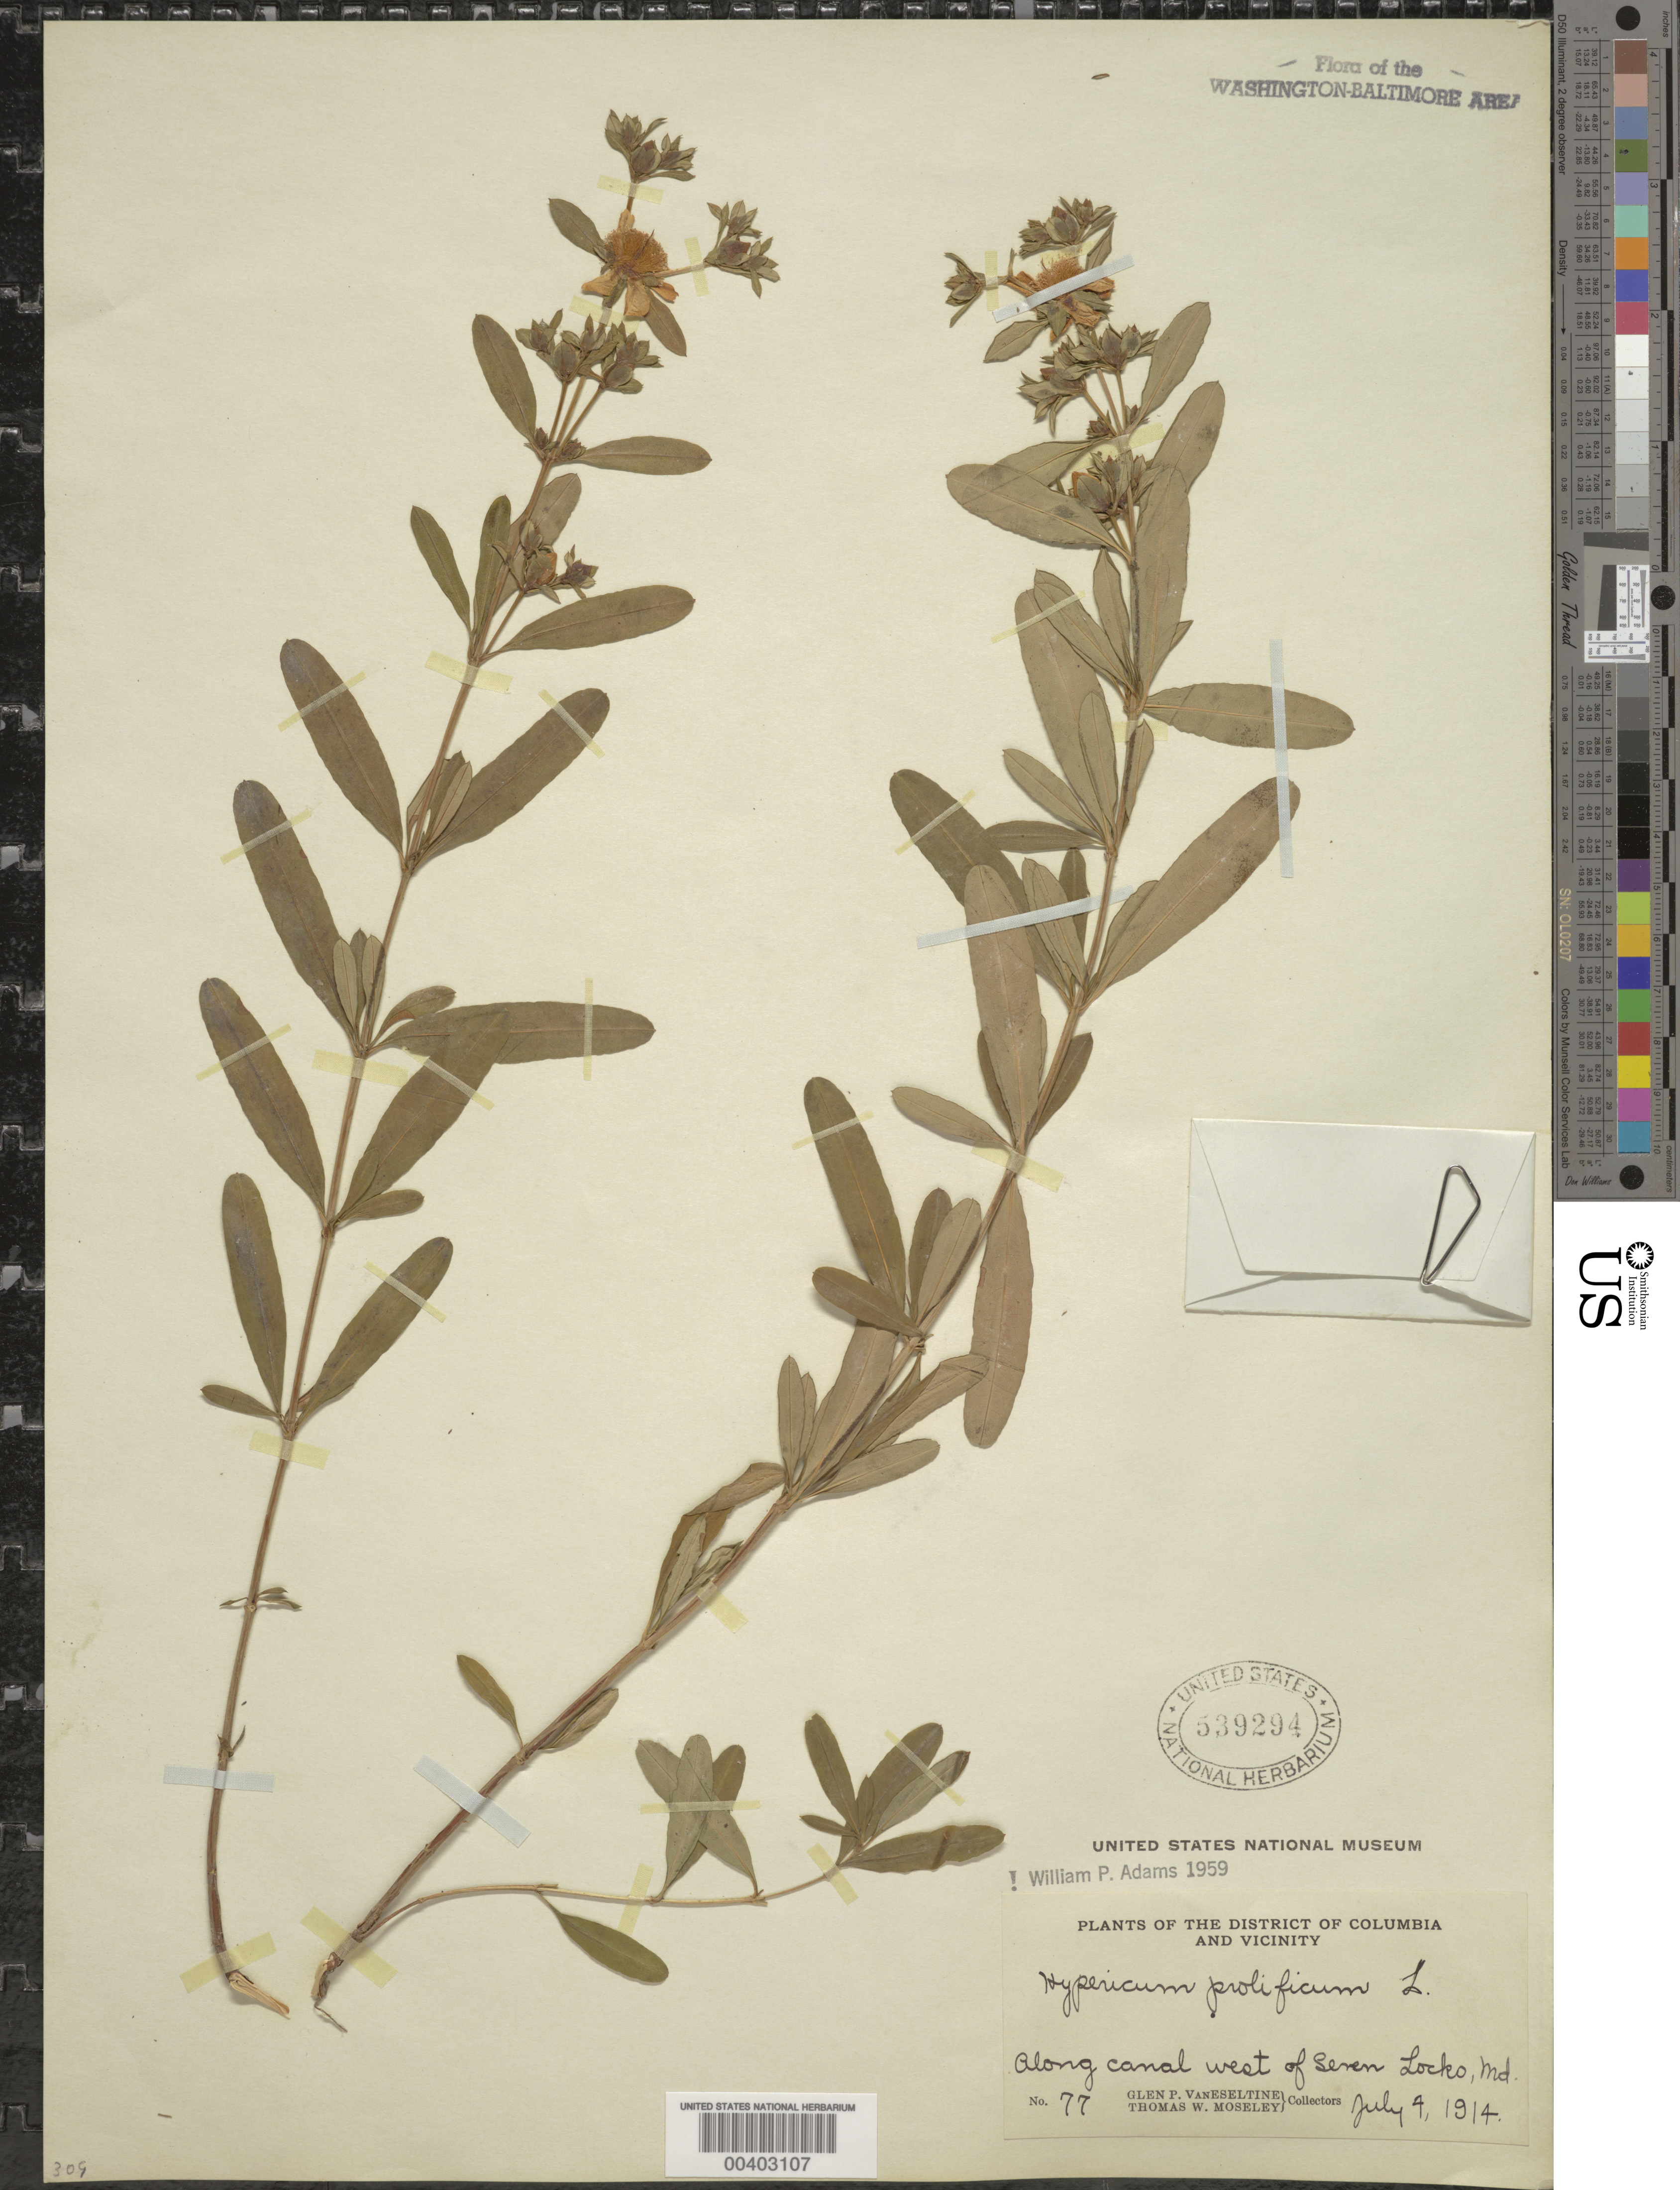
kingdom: Plantae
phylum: Tracheophyta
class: Magnoliopsida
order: Malpighiales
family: Hypericaceae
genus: Hypericum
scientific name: Hypericum prolificum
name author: L.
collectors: G. P. Van Eseltine & T. Moseley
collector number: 77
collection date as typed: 04 Jul 1914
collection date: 1914-07-04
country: United States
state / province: Maryland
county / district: Montgomery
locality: C. & O. Canal west of Seven Locks C. & O. Canal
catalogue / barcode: US 539294